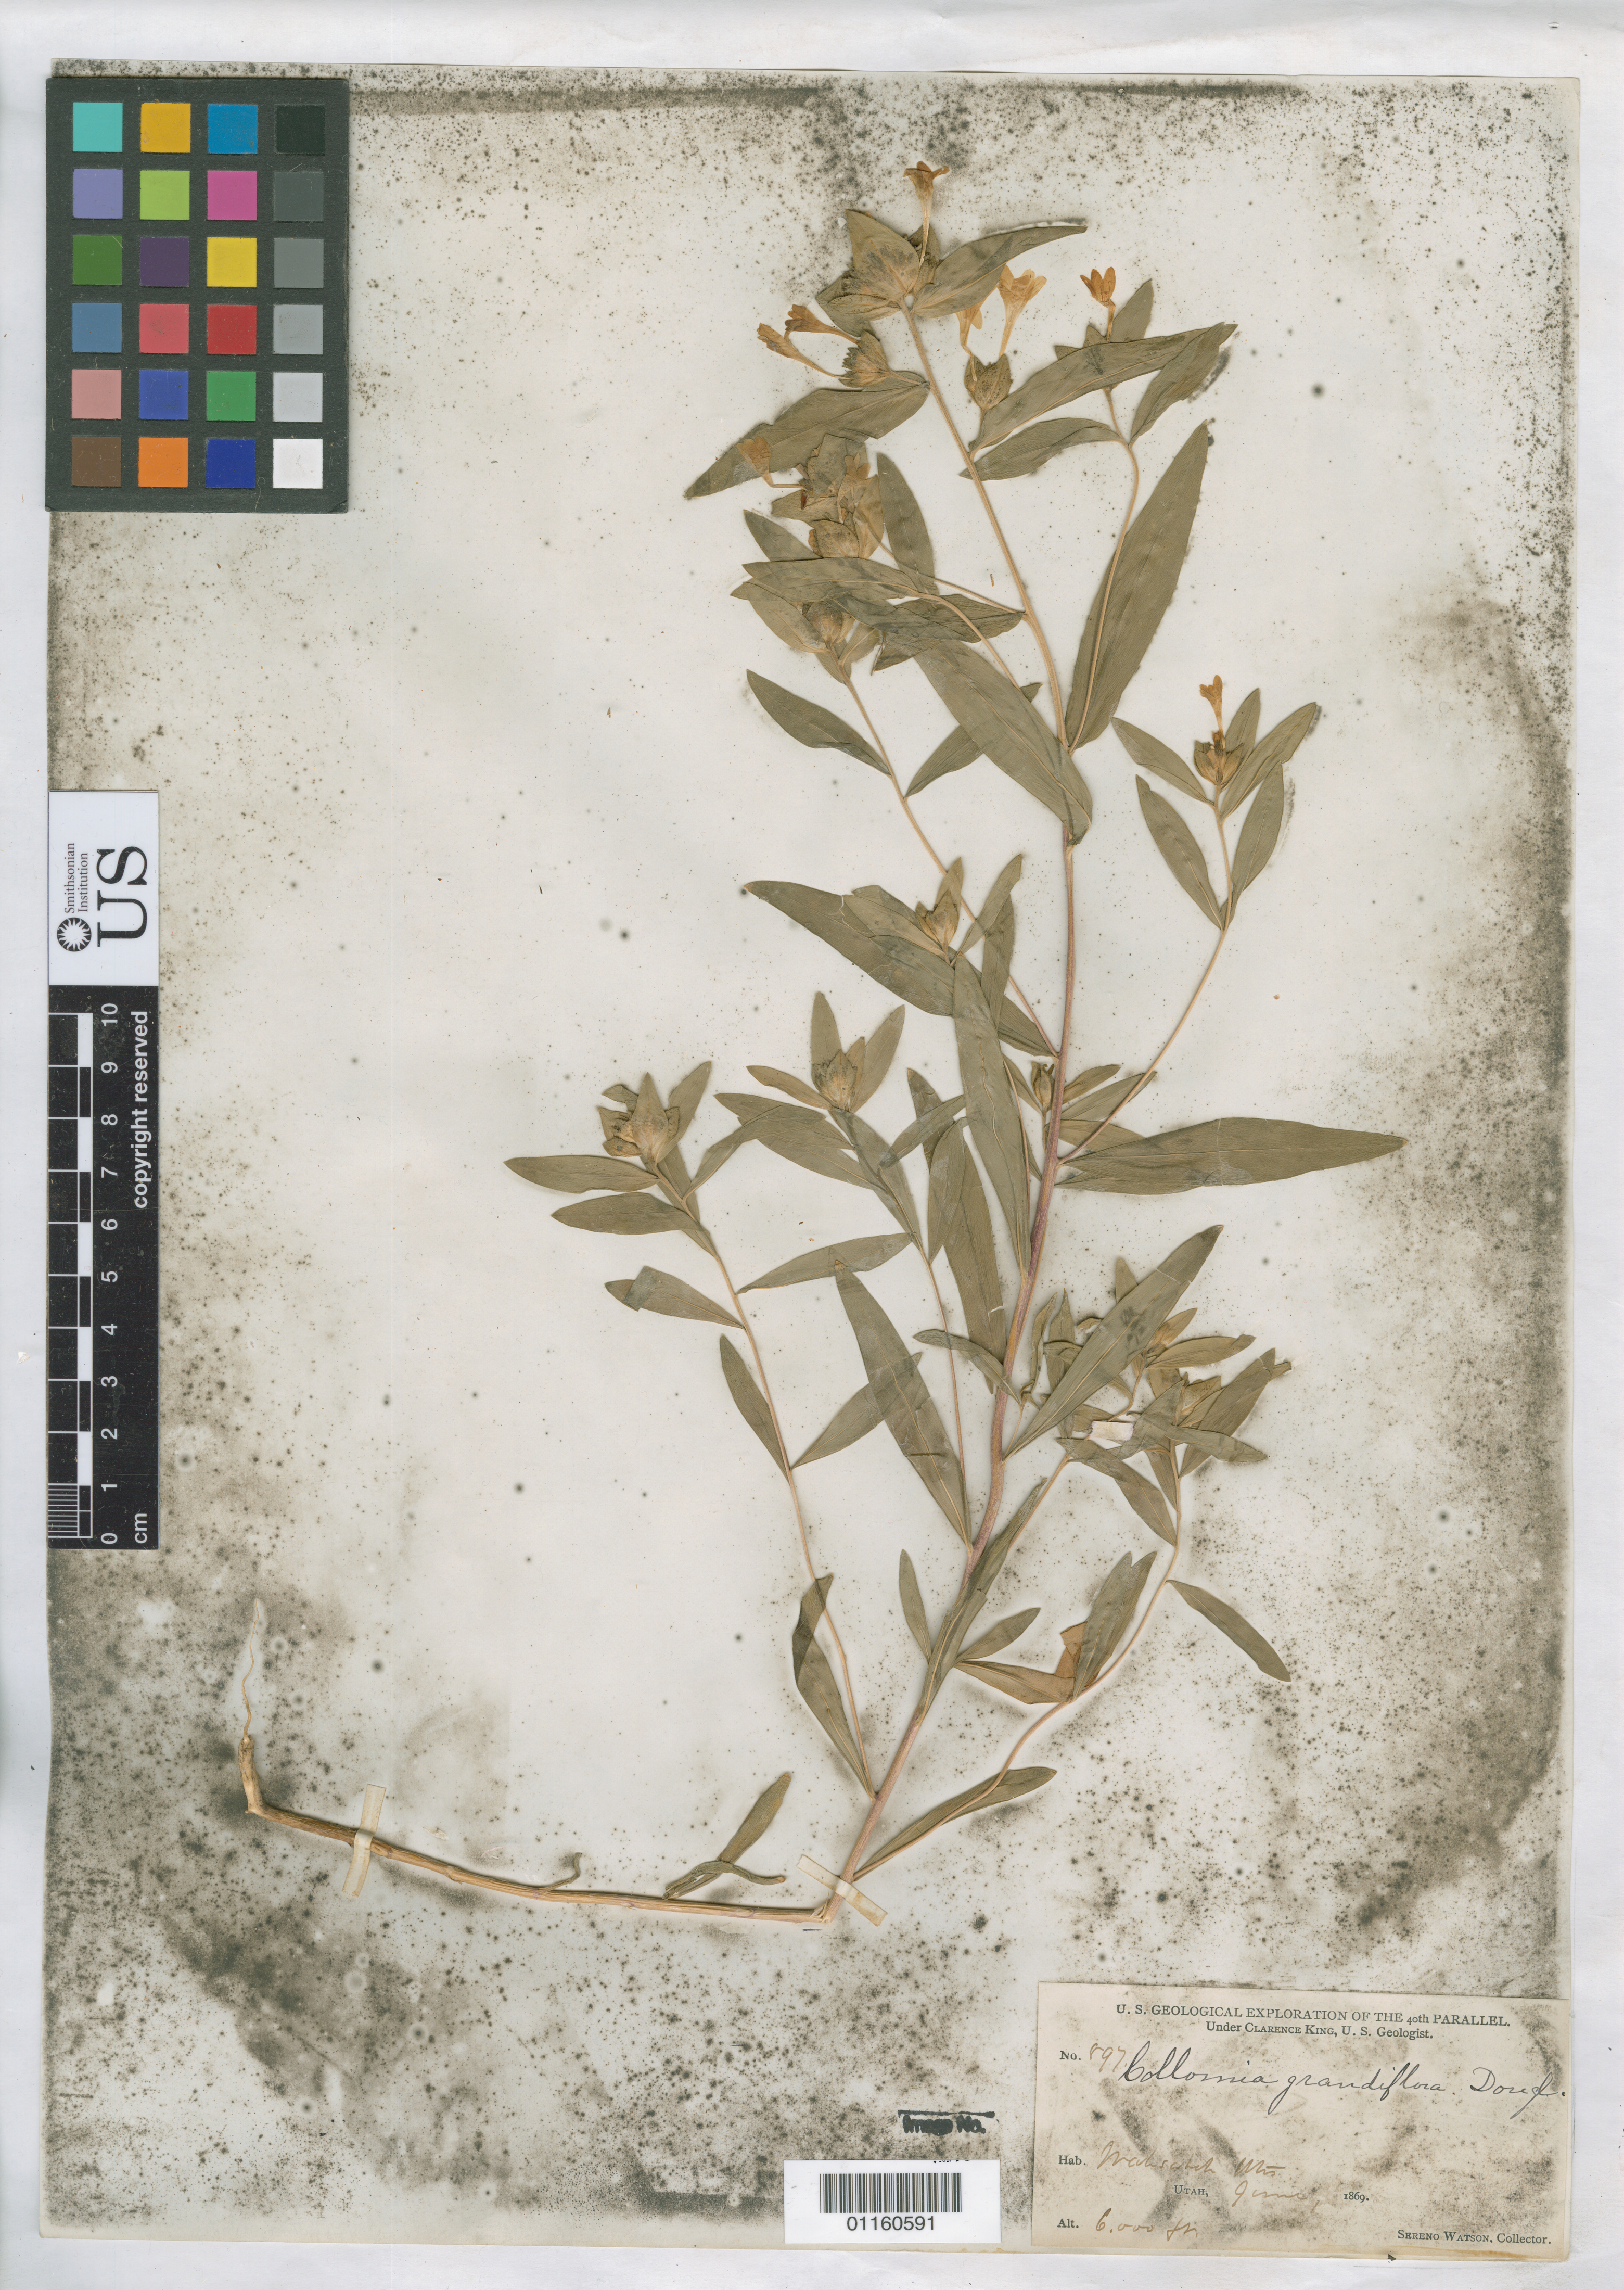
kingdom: Plantae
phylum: Tracheophyta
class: Magnoliopsida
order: Ericales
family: Polemoniaceae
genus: Collomia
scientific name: Collomia grandiflora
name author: Douglas ex Lindl.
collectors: S. Watson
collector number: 897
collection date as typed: Jun 1869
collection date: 1869-06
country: United States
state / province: Utah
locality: Wasatch Mountains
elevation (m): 1829